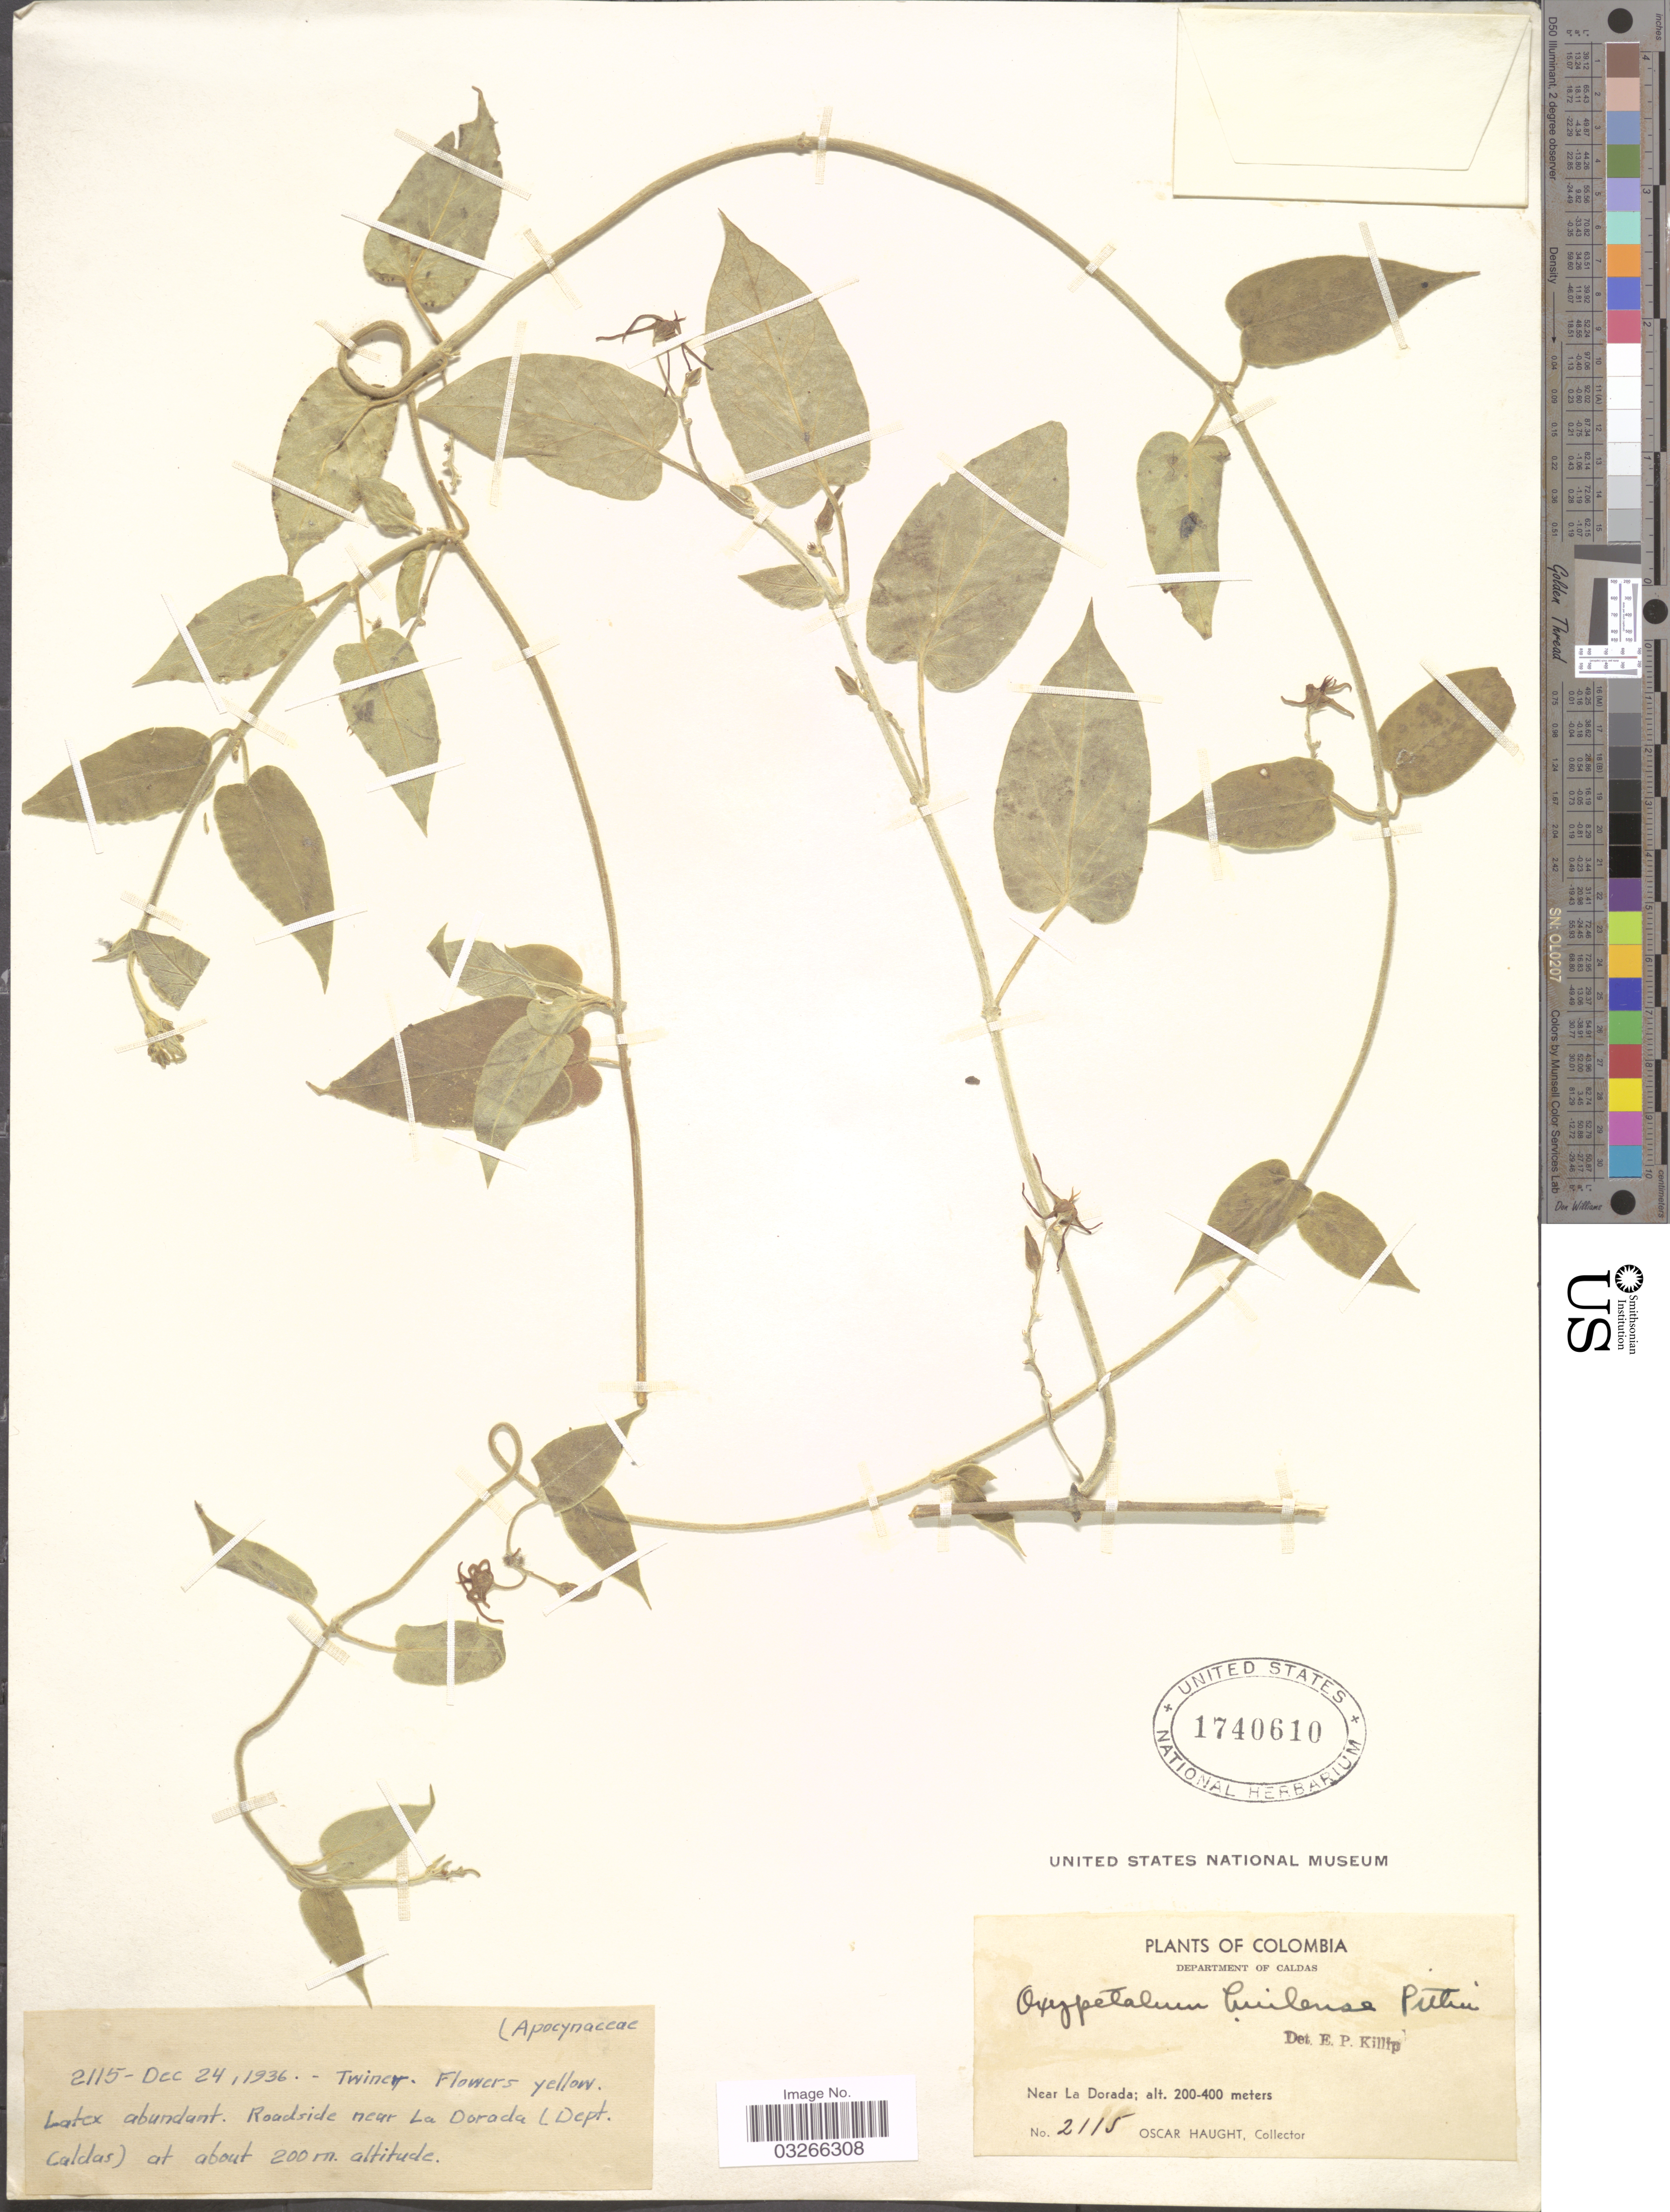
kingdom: Plantae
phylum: Tracheophyta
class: Magnoliopsida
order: Gentianales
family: Apocynaceae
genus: Oxypetalum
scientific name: Oxypetalum huilense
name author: Pittier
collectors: O. Haught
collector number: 2115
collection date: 1936-12-24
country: Colombia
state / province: Caldas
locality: Department of Caldas, Roadside near La Dorada.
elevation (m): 200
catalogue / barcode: US 1740610